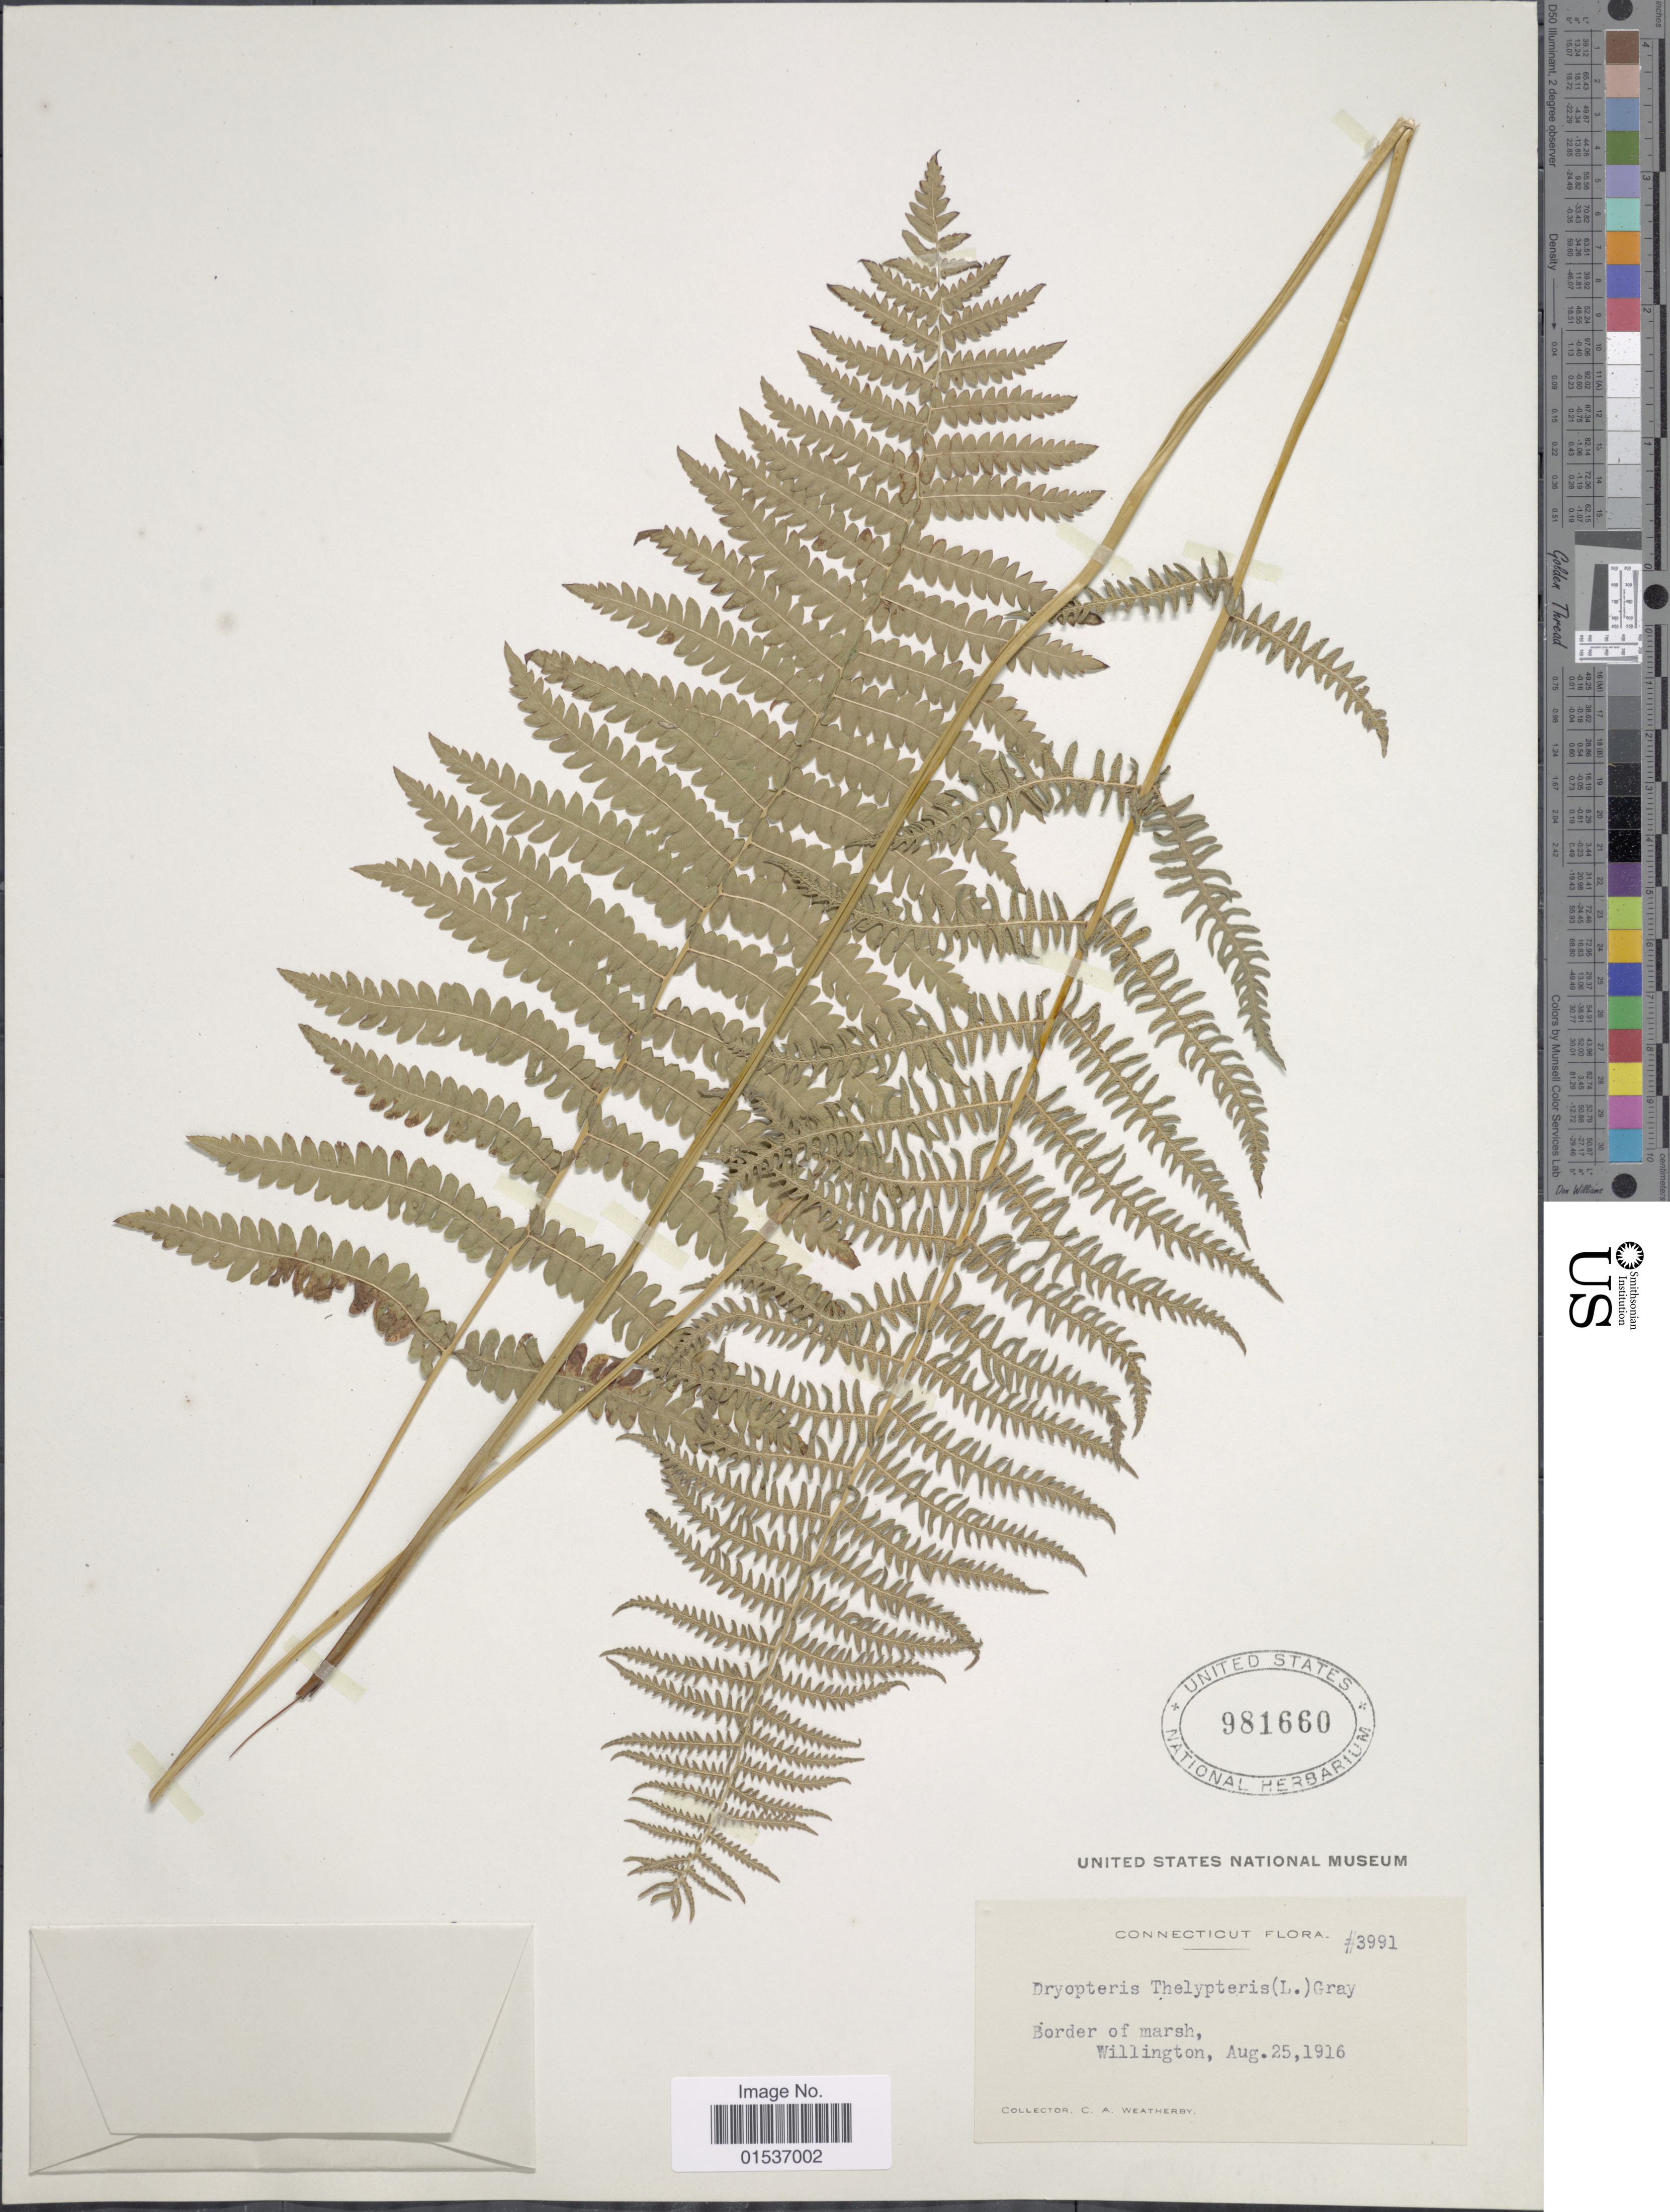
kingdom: Plantae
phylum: Tracheophyta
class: Polypodiopsida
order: Polypodiales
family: Thelypteridaceae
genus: Thelypteris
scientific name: Thelypteris palustris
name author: (Salisb.) Schott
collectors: C. A. Weatherby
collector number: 3991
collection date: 1916-08-25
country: United States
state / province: Connecticut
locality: Connecticut, Border of marsh Willington.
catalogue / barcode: US 981660